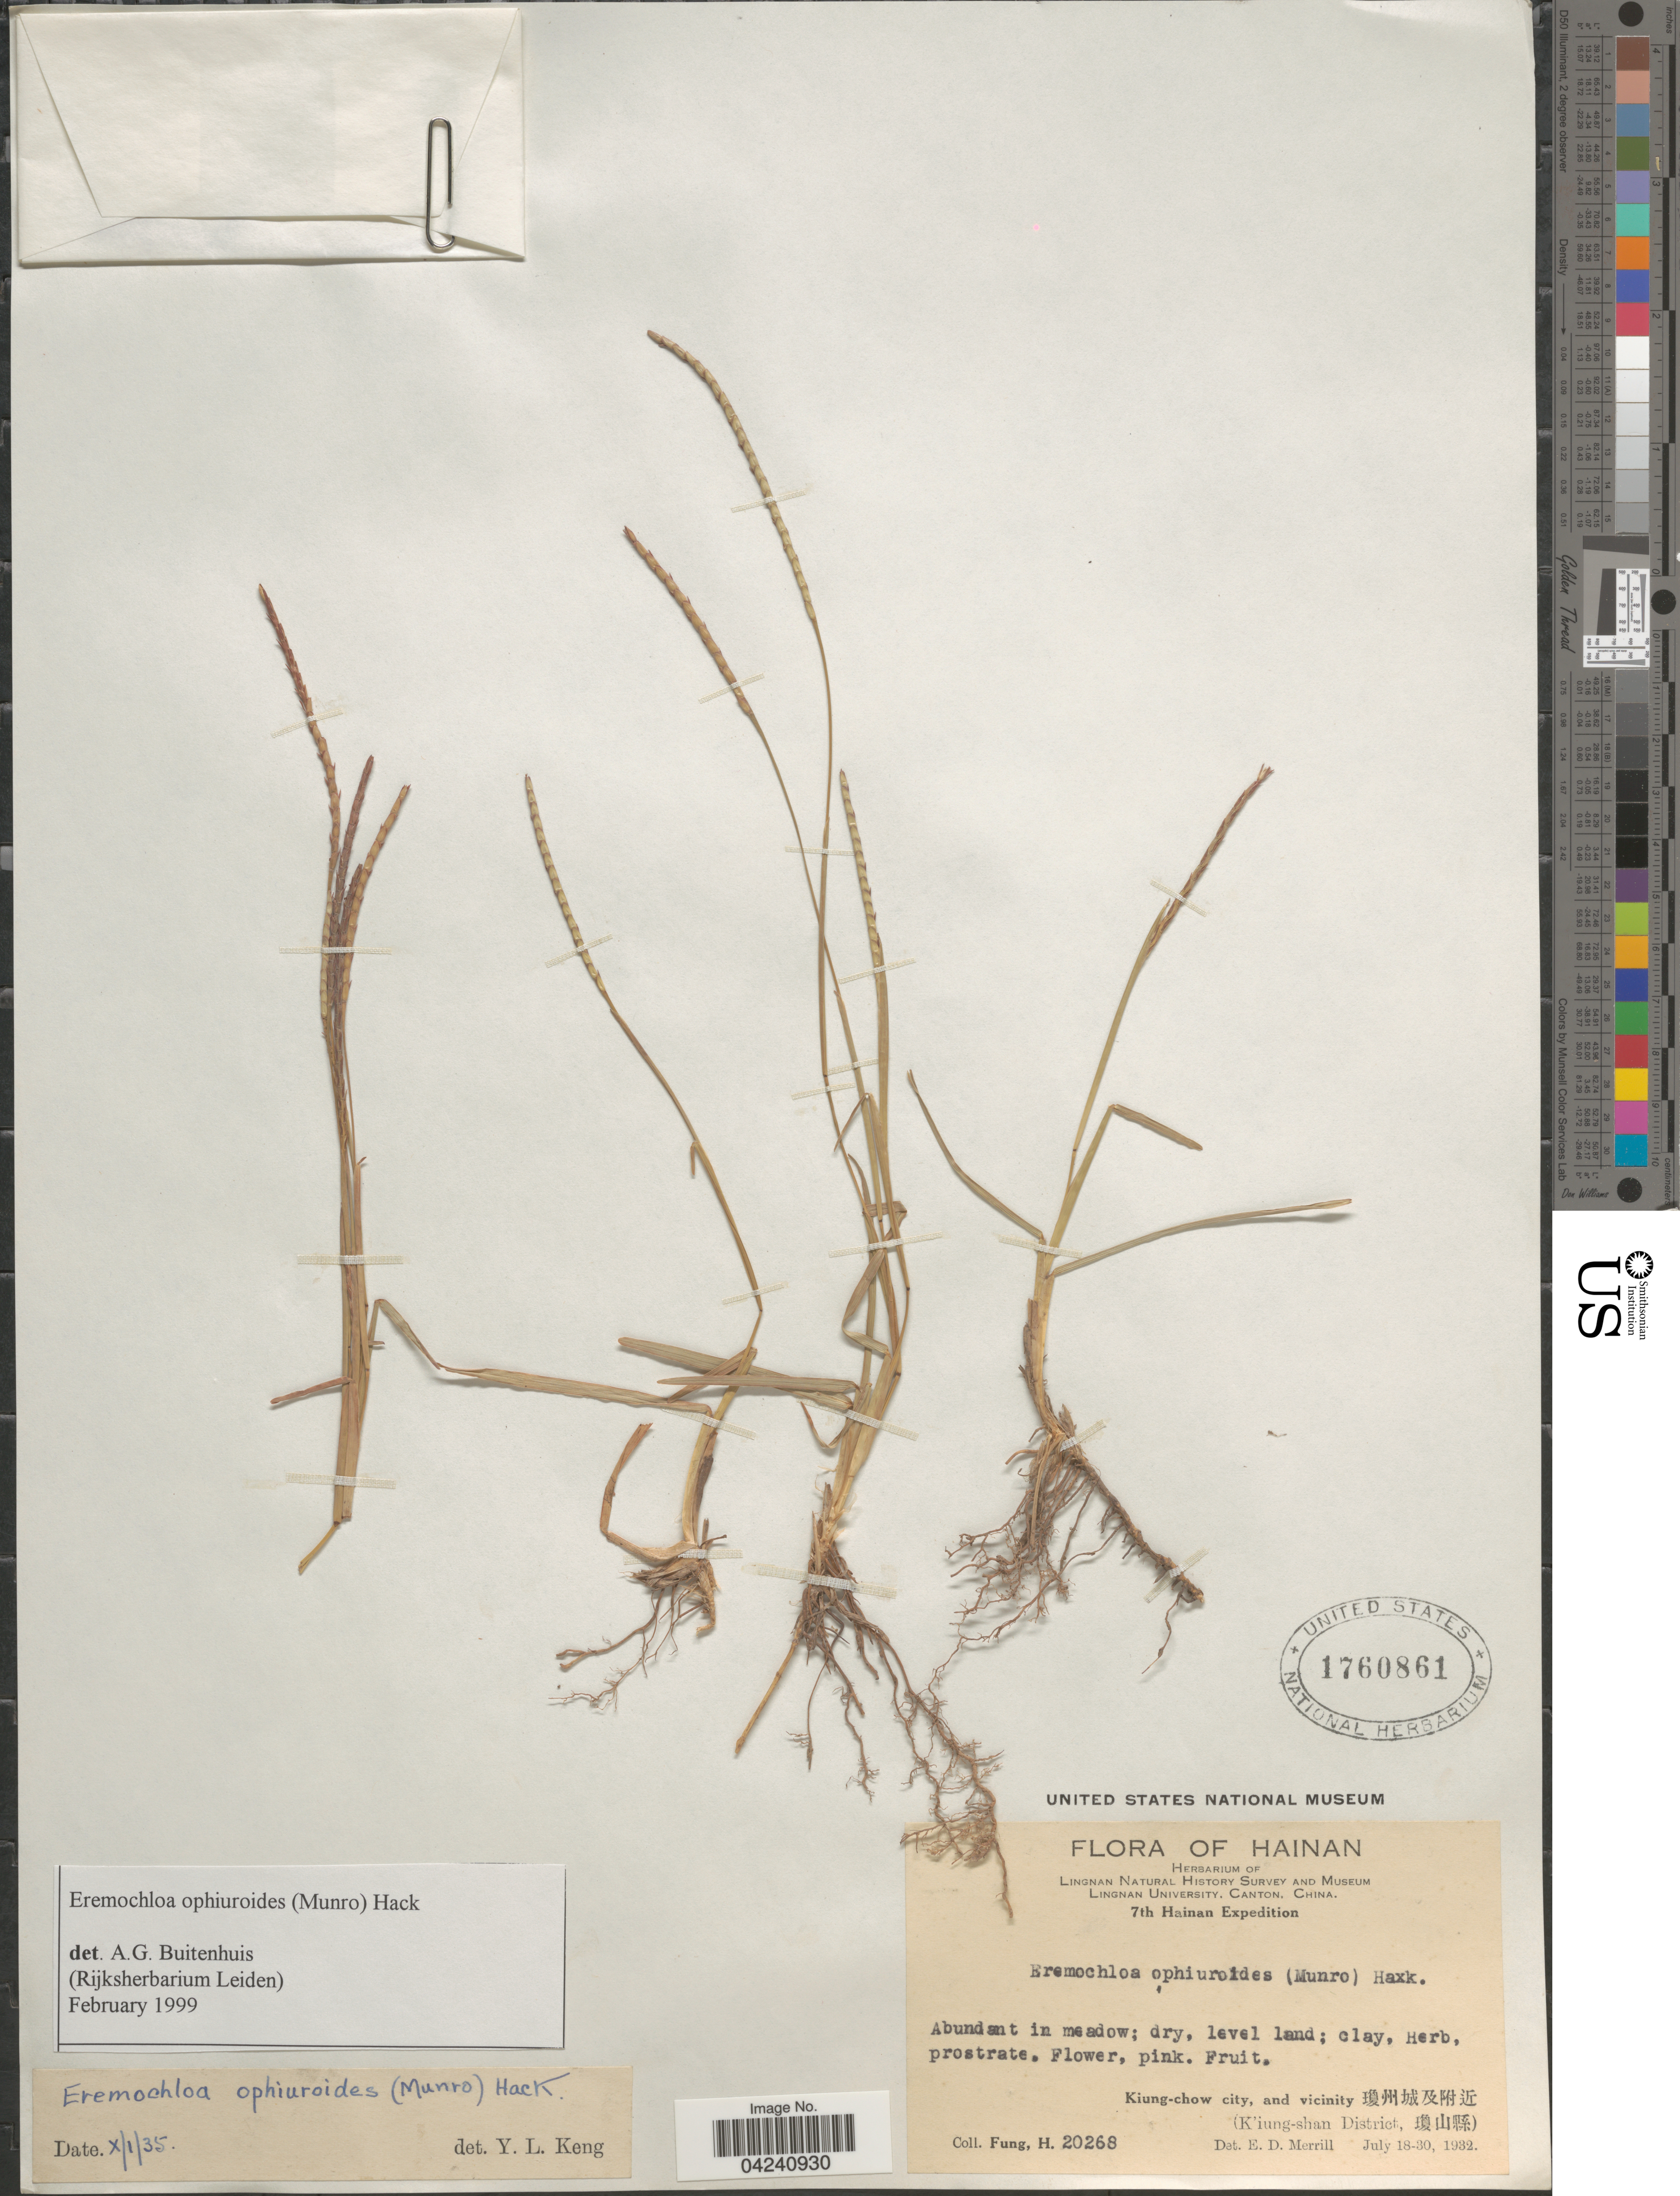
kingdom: Plantae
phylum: Tracheophyta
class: Liliopsida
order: Poales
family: Poaceae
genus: Eremochloa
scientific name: Eremochloa ophiuroides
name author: (Munro) Hack.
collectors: H. Fung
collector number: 20268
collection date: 1932-07-18/1932-07-30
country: China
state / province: Hainan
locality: Hainan. Lingnan Natural History Survey and Museum. Lingnan University, Canton, China. 7th Hainan Expedition. Kiung-chow city, and vicinity X. (K'iung-shan District, X).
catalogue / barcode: US 1760861